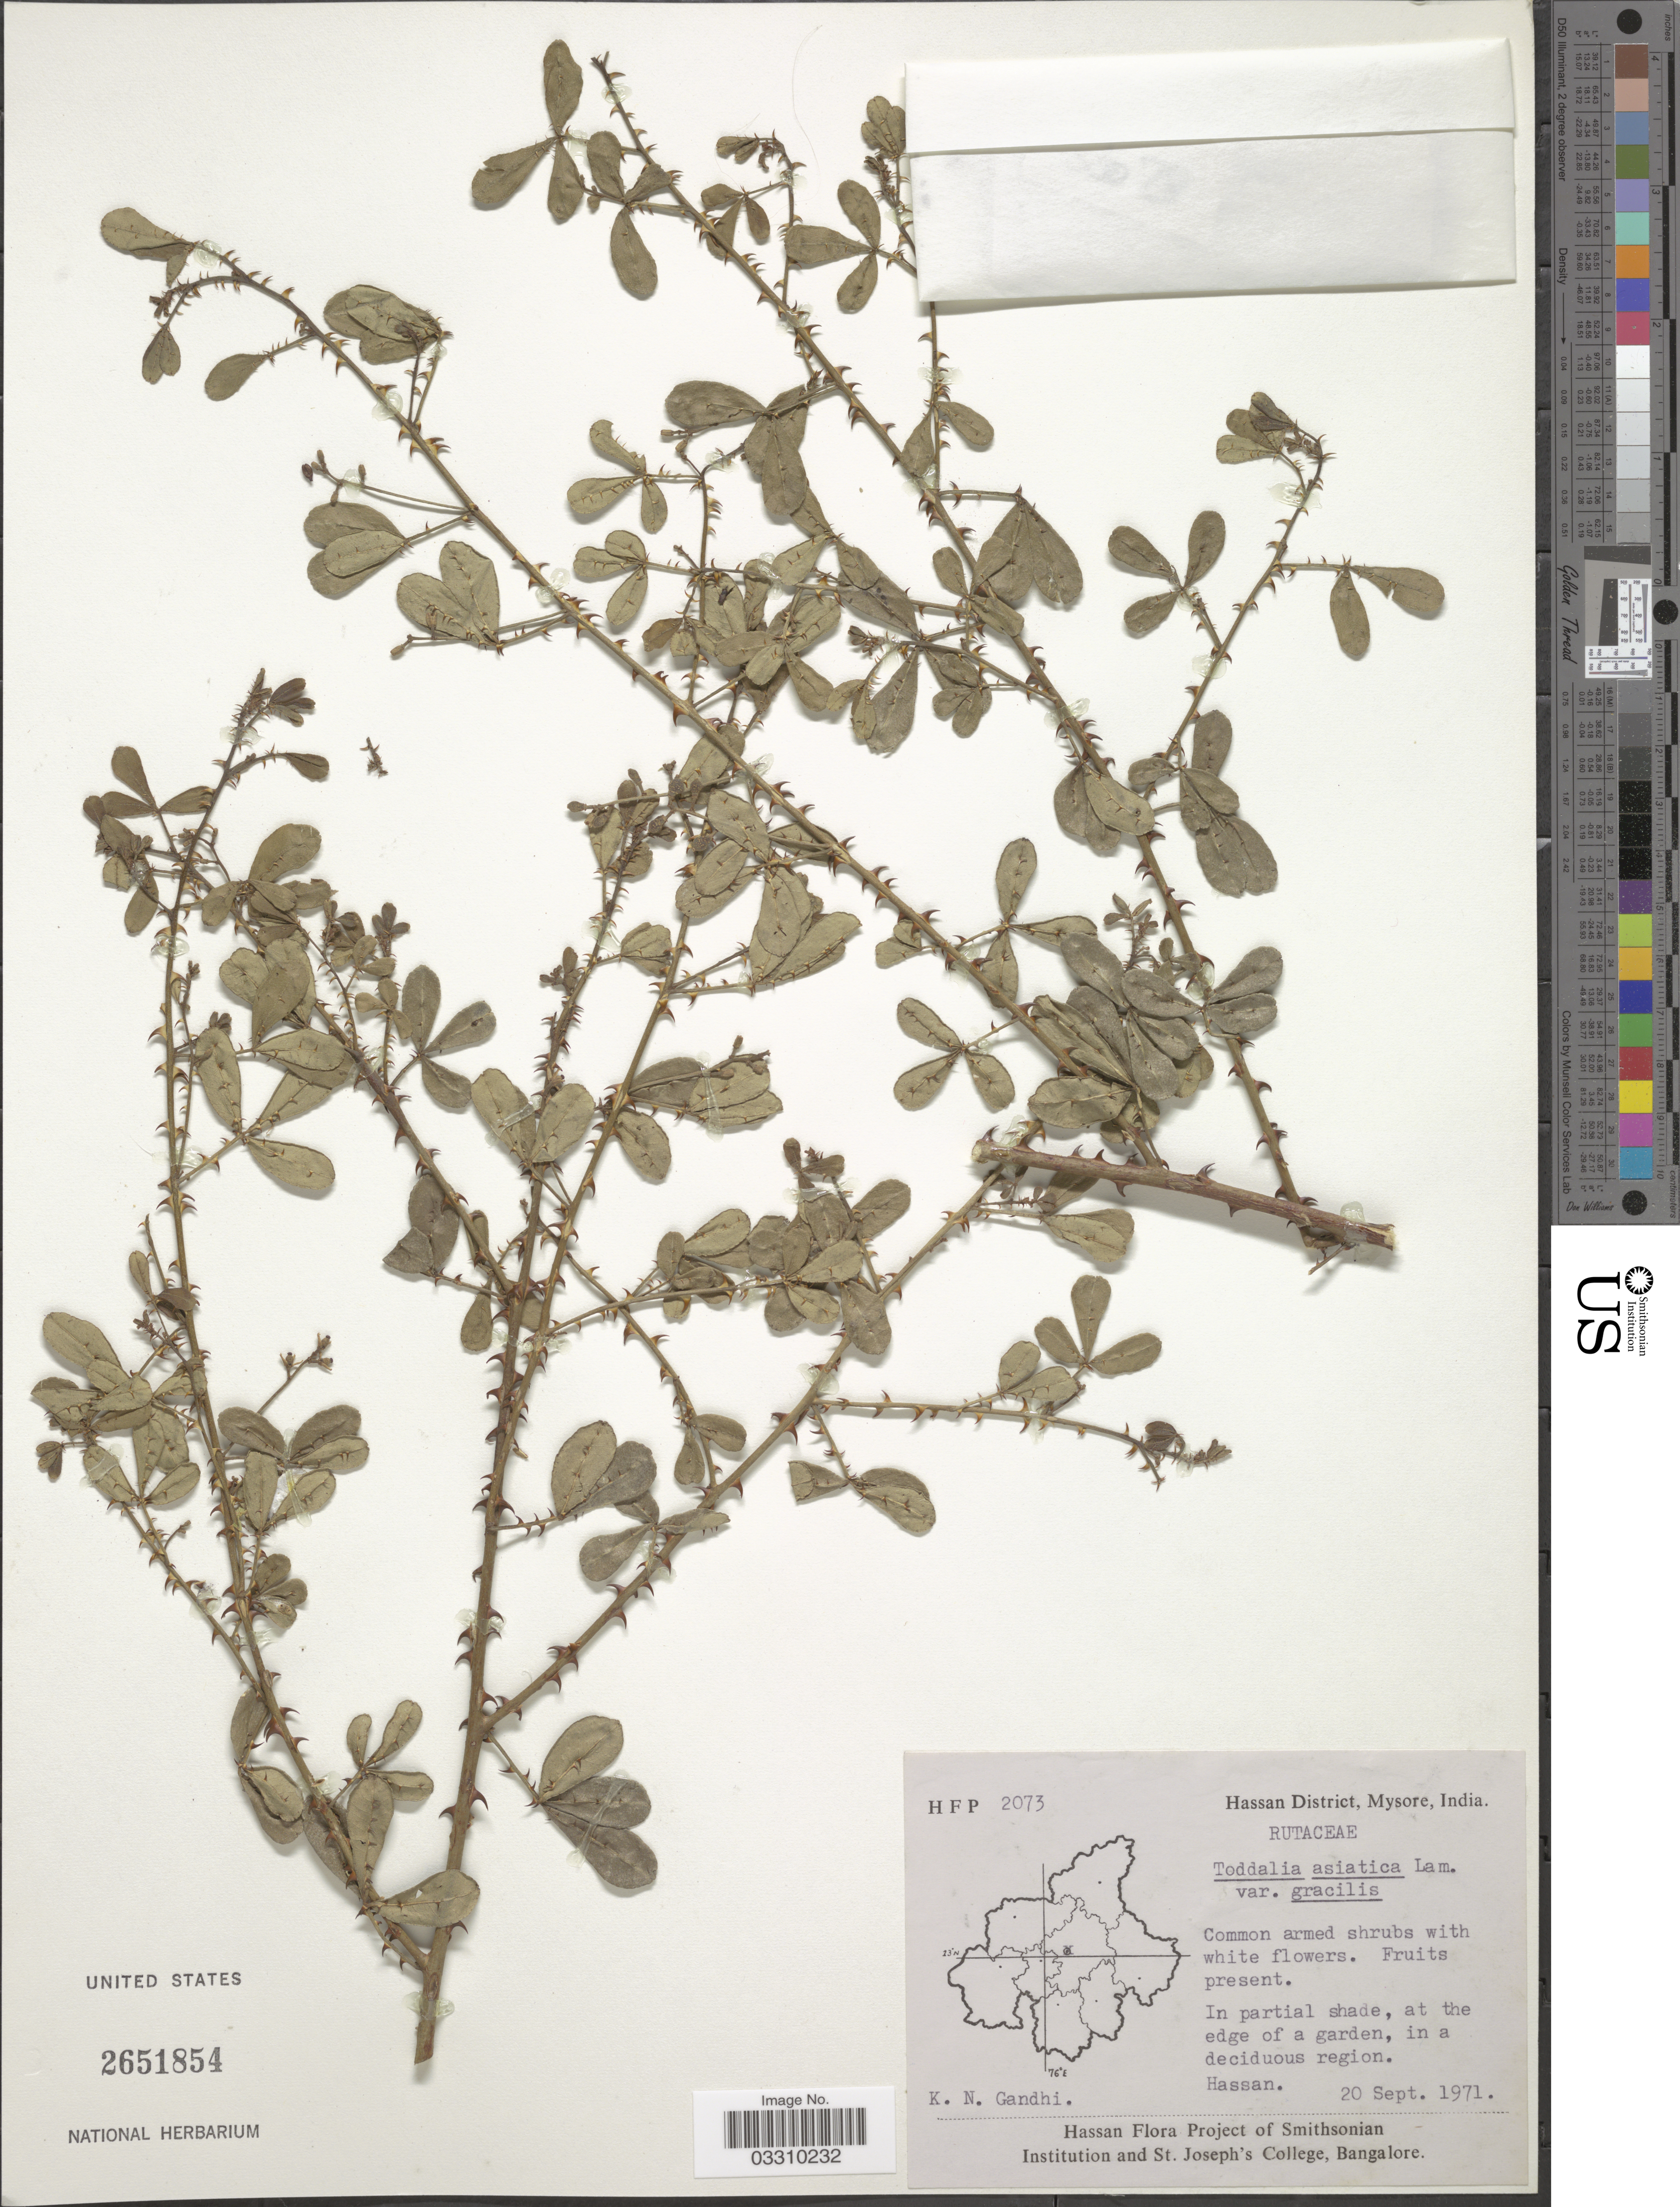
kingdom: Plantae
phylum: Tracheophyta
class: Magnoliopsida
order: Sapindales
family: Rutaceae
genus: Zanthoxylum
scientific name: Zanthoxylum asiaticum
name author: (L.) Appelhans et al.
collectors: K. N. Gandhi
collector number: HFP 2073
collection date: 1971-09-20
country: India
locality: Hassan District, Mysore. Hassan.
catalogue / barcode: US 2651854